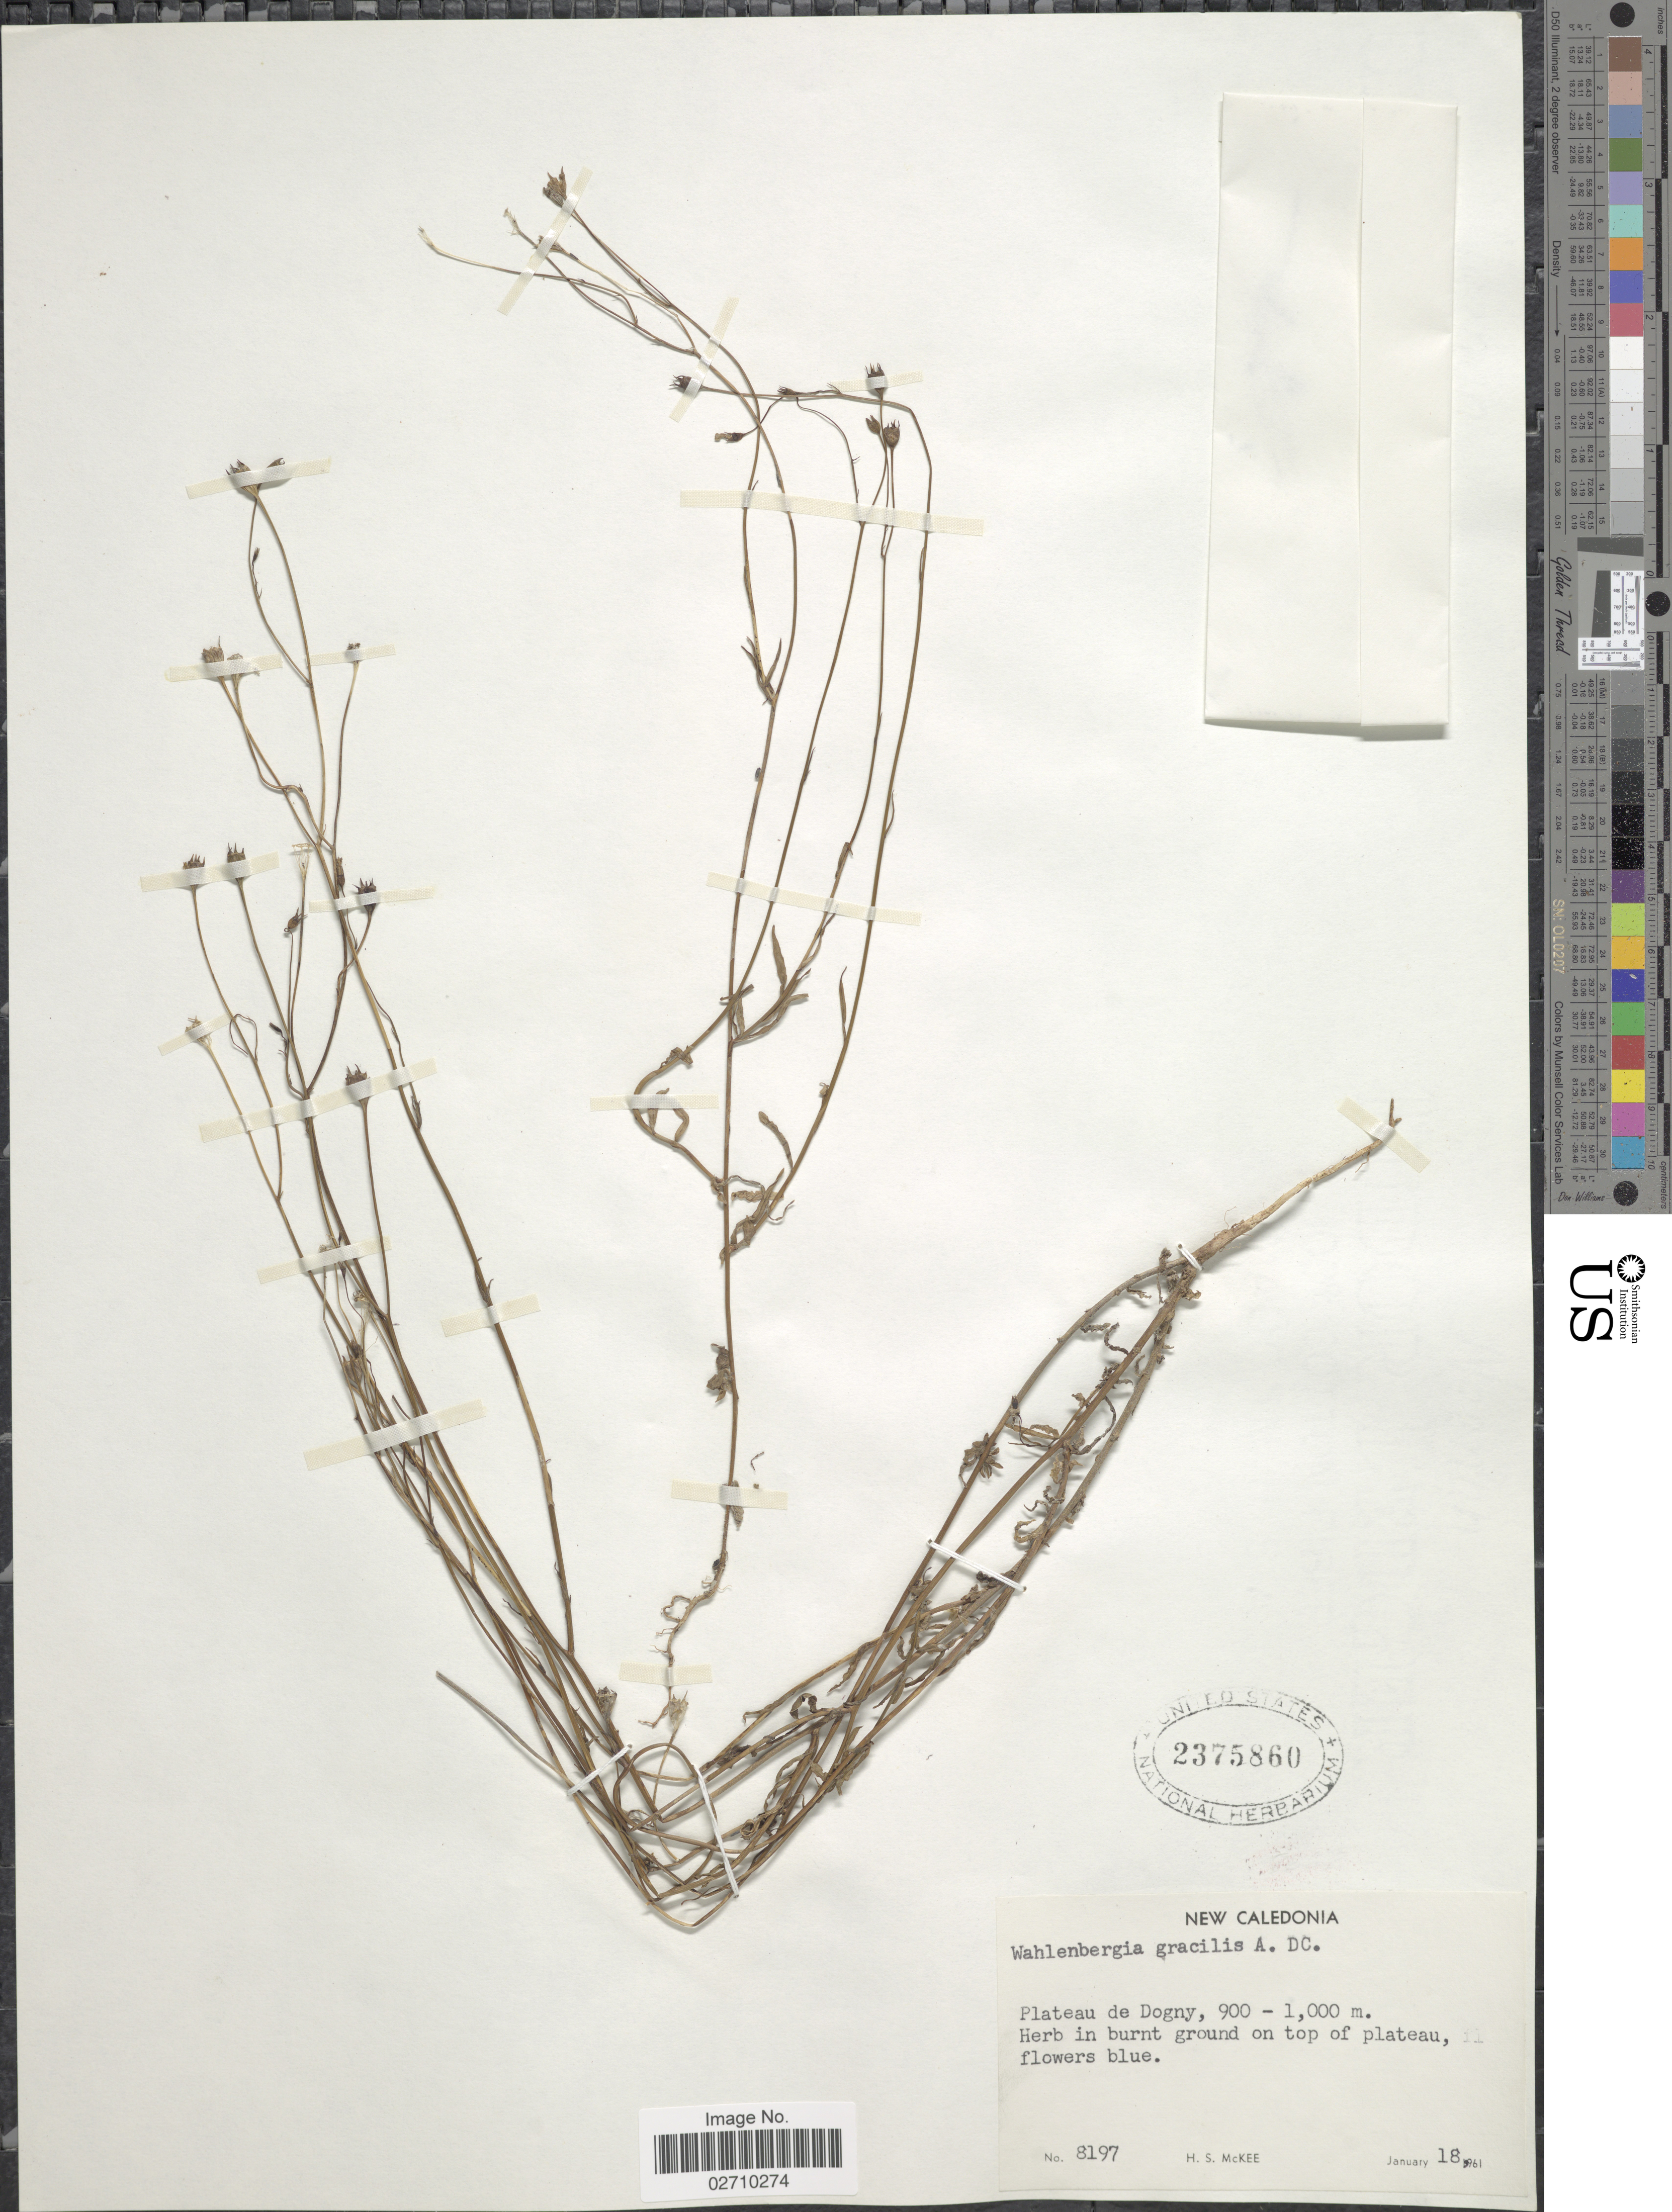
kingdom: Plantae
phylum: Tracheophyta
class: Magnoliopsida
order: Asterales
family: Campanulaceae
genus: Wahlenbergia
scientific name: Wahlenbergia gracilis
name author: A. DC.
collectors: H. S. McKee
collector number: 8197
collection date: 1961-01-18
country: New Caledonia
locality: Plateau de Dogny. In burnt ground on top of plateau.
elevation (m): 900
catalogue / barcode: US 2375860